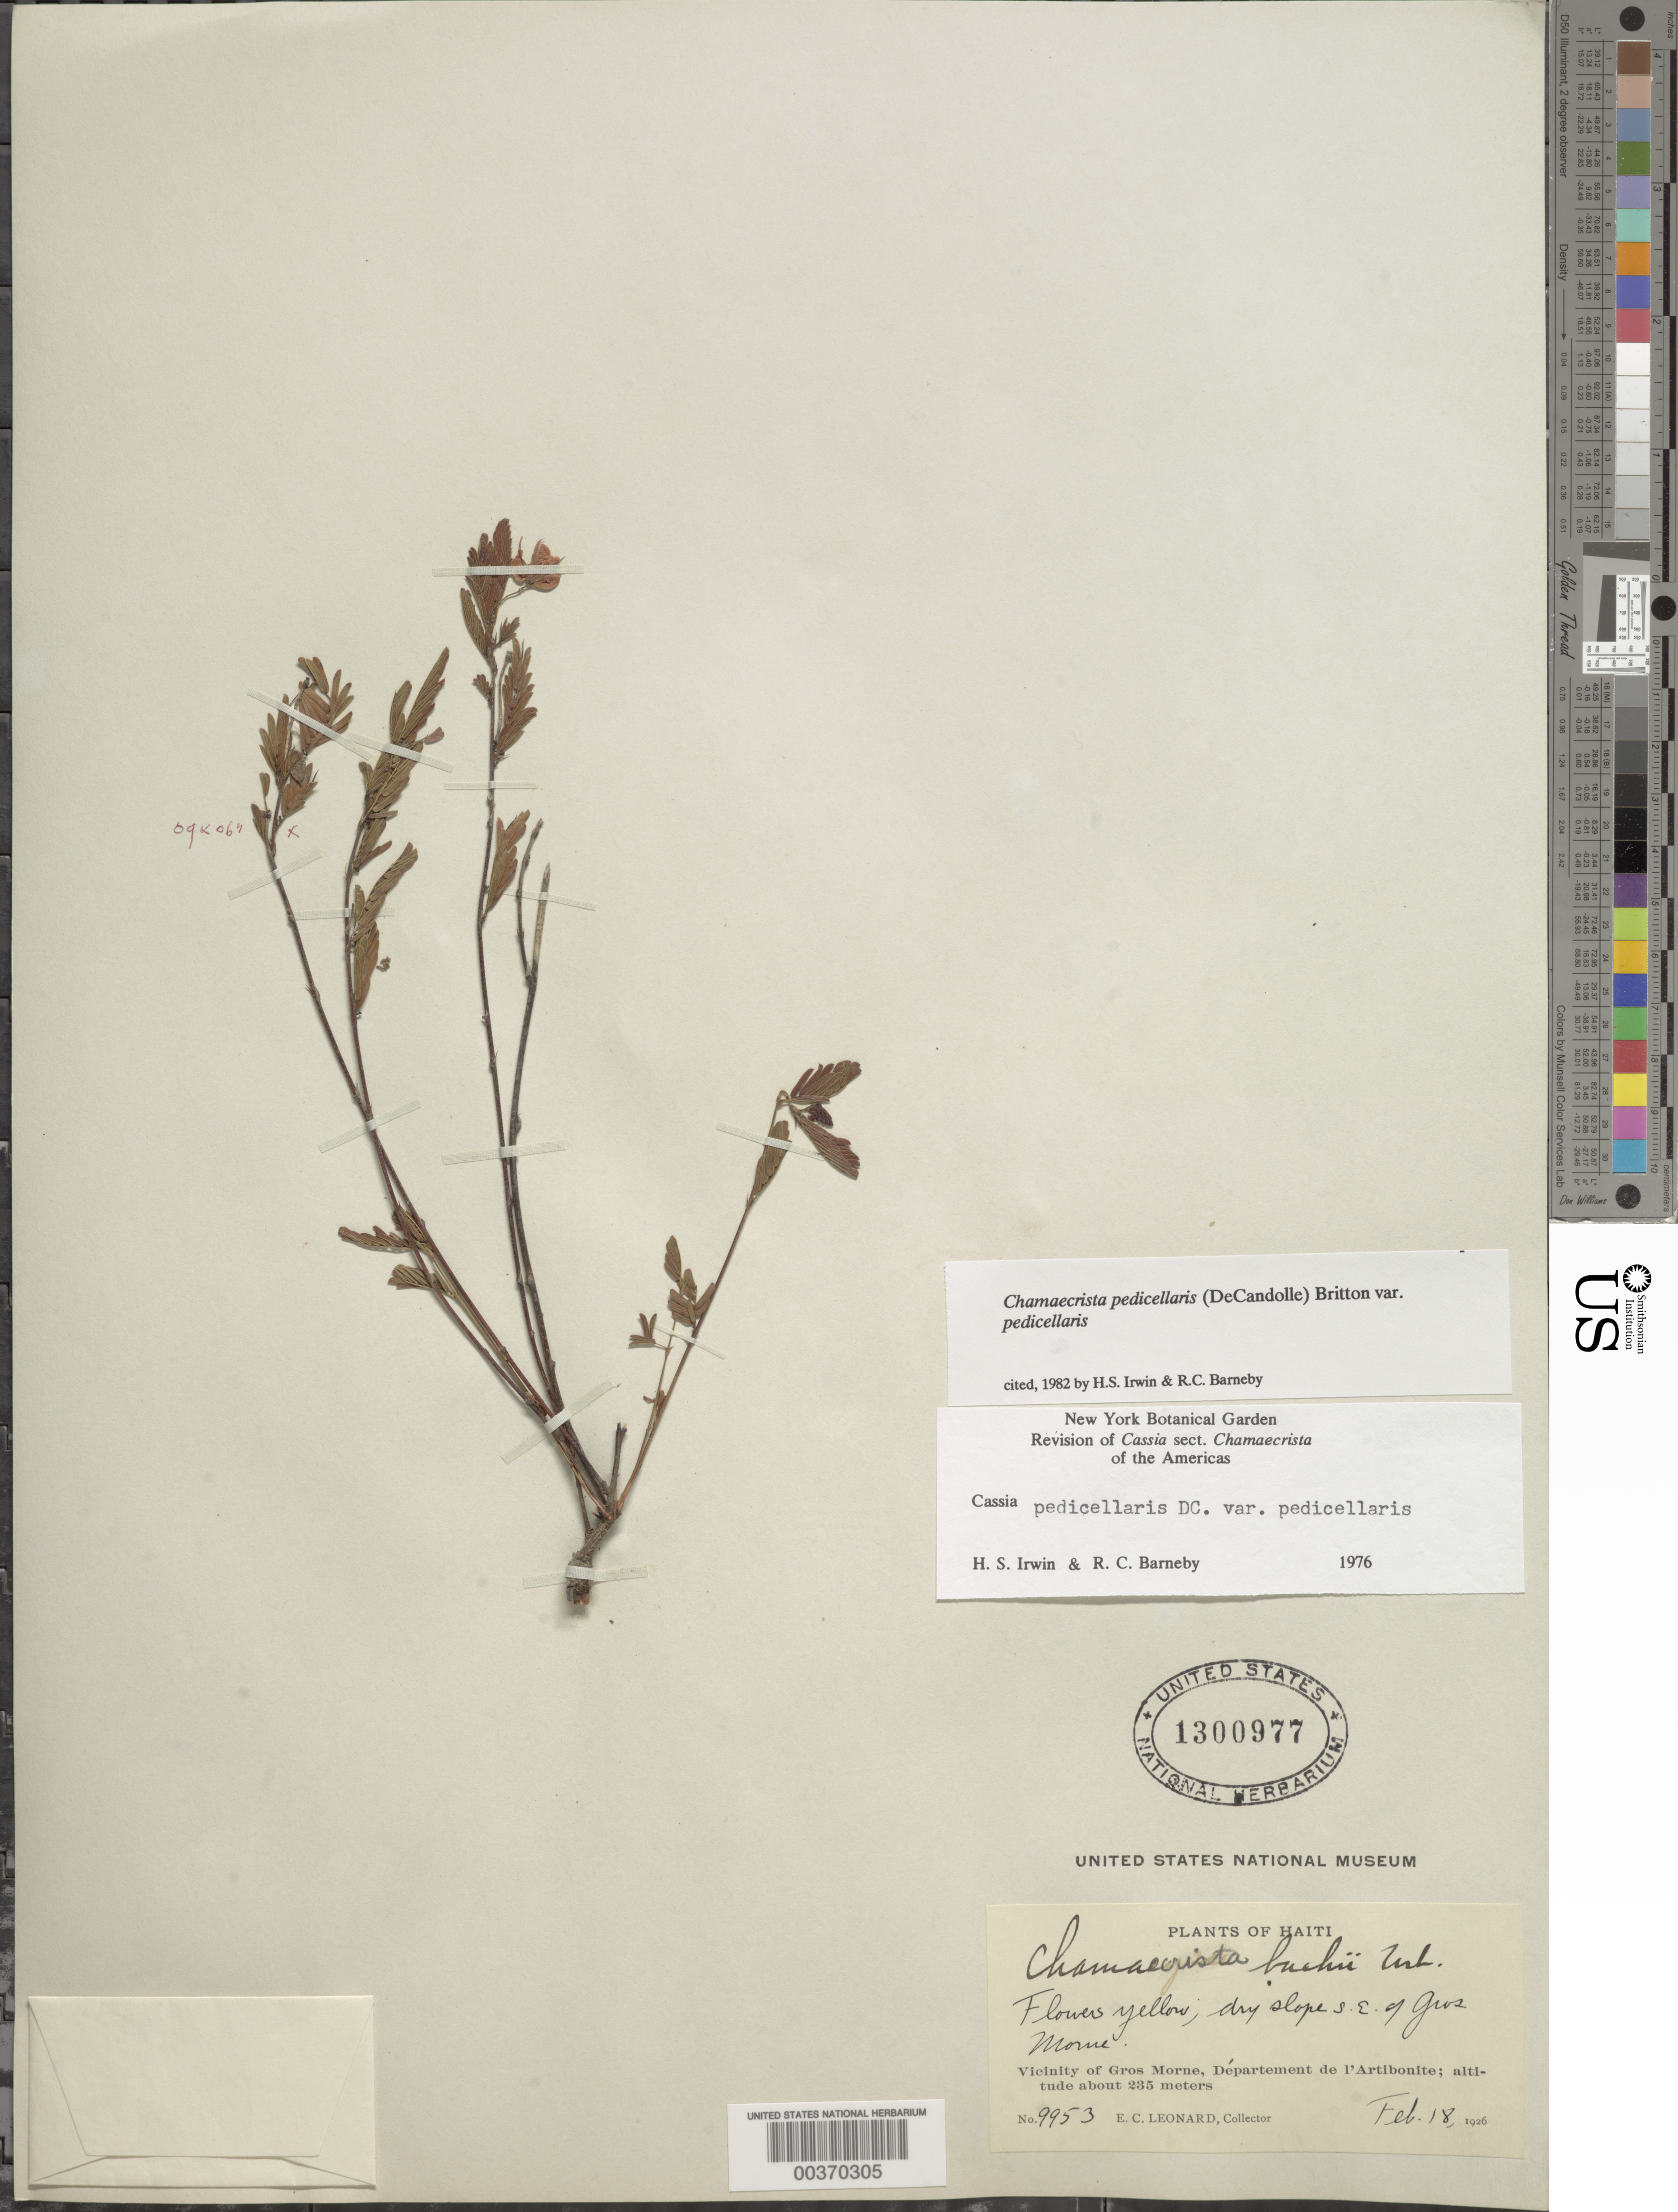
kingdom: Plantae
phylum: Tracheophyta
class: Magnoliopsida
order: Fabales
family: Fabaceae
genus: Chamaecrista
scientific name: Chamaecrista pedicellaris var. pedicellaris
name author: Britton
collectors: E. C. Leonard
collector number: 9953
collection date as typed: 18 Feb 1926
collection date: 1926-02-18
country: Haiti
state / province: Artibonite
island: Hispaniola Island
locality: Slope se of gros morne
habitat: Dry slope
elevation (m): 235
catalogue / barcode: US 1300977